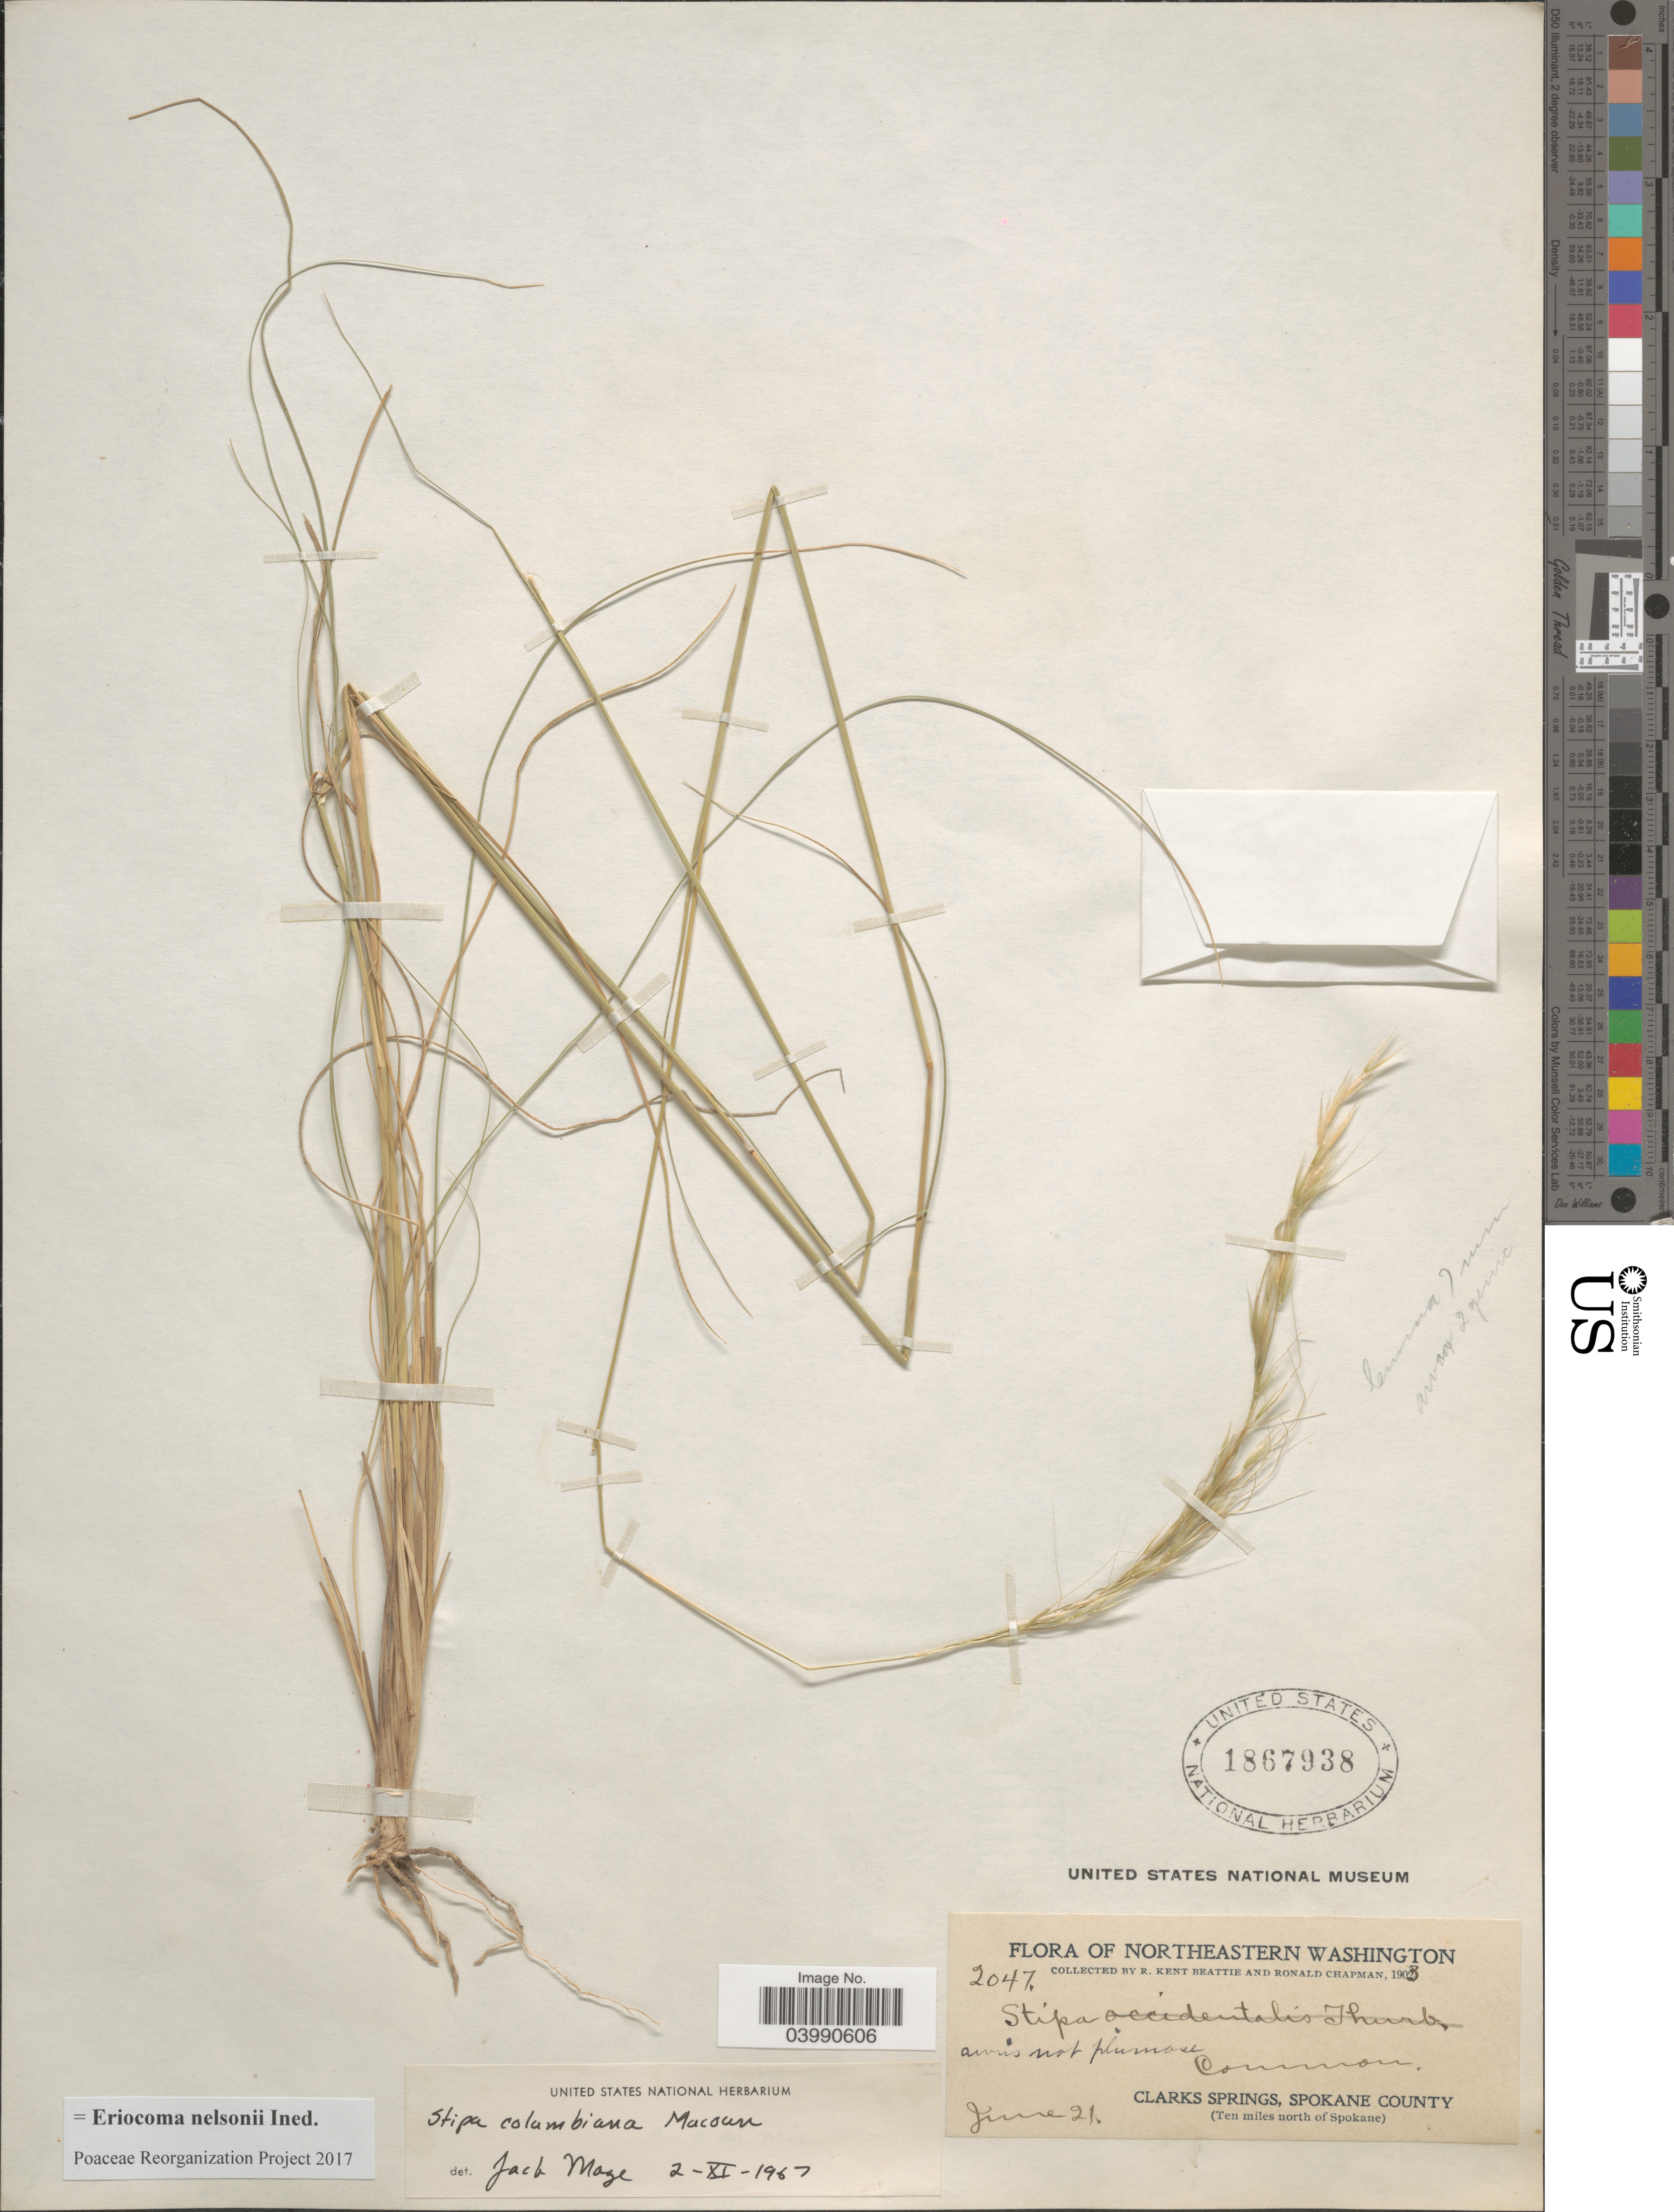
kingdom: Plantae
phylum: Tracheophyta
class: Liliopsida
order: Poales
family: Poaceae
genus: Eriocoma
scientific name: Eriocoma nelsonii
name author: (Scribn.) Romasch.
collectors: R. K. Beattie & R. Chapman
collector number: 2047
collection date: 1903-06-21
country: United States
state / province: Washington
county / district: Spokane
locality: Northeastern Washington. Clarks Springs, Spokane County (Ten miles north of Spokane).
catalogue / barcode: US 1867938